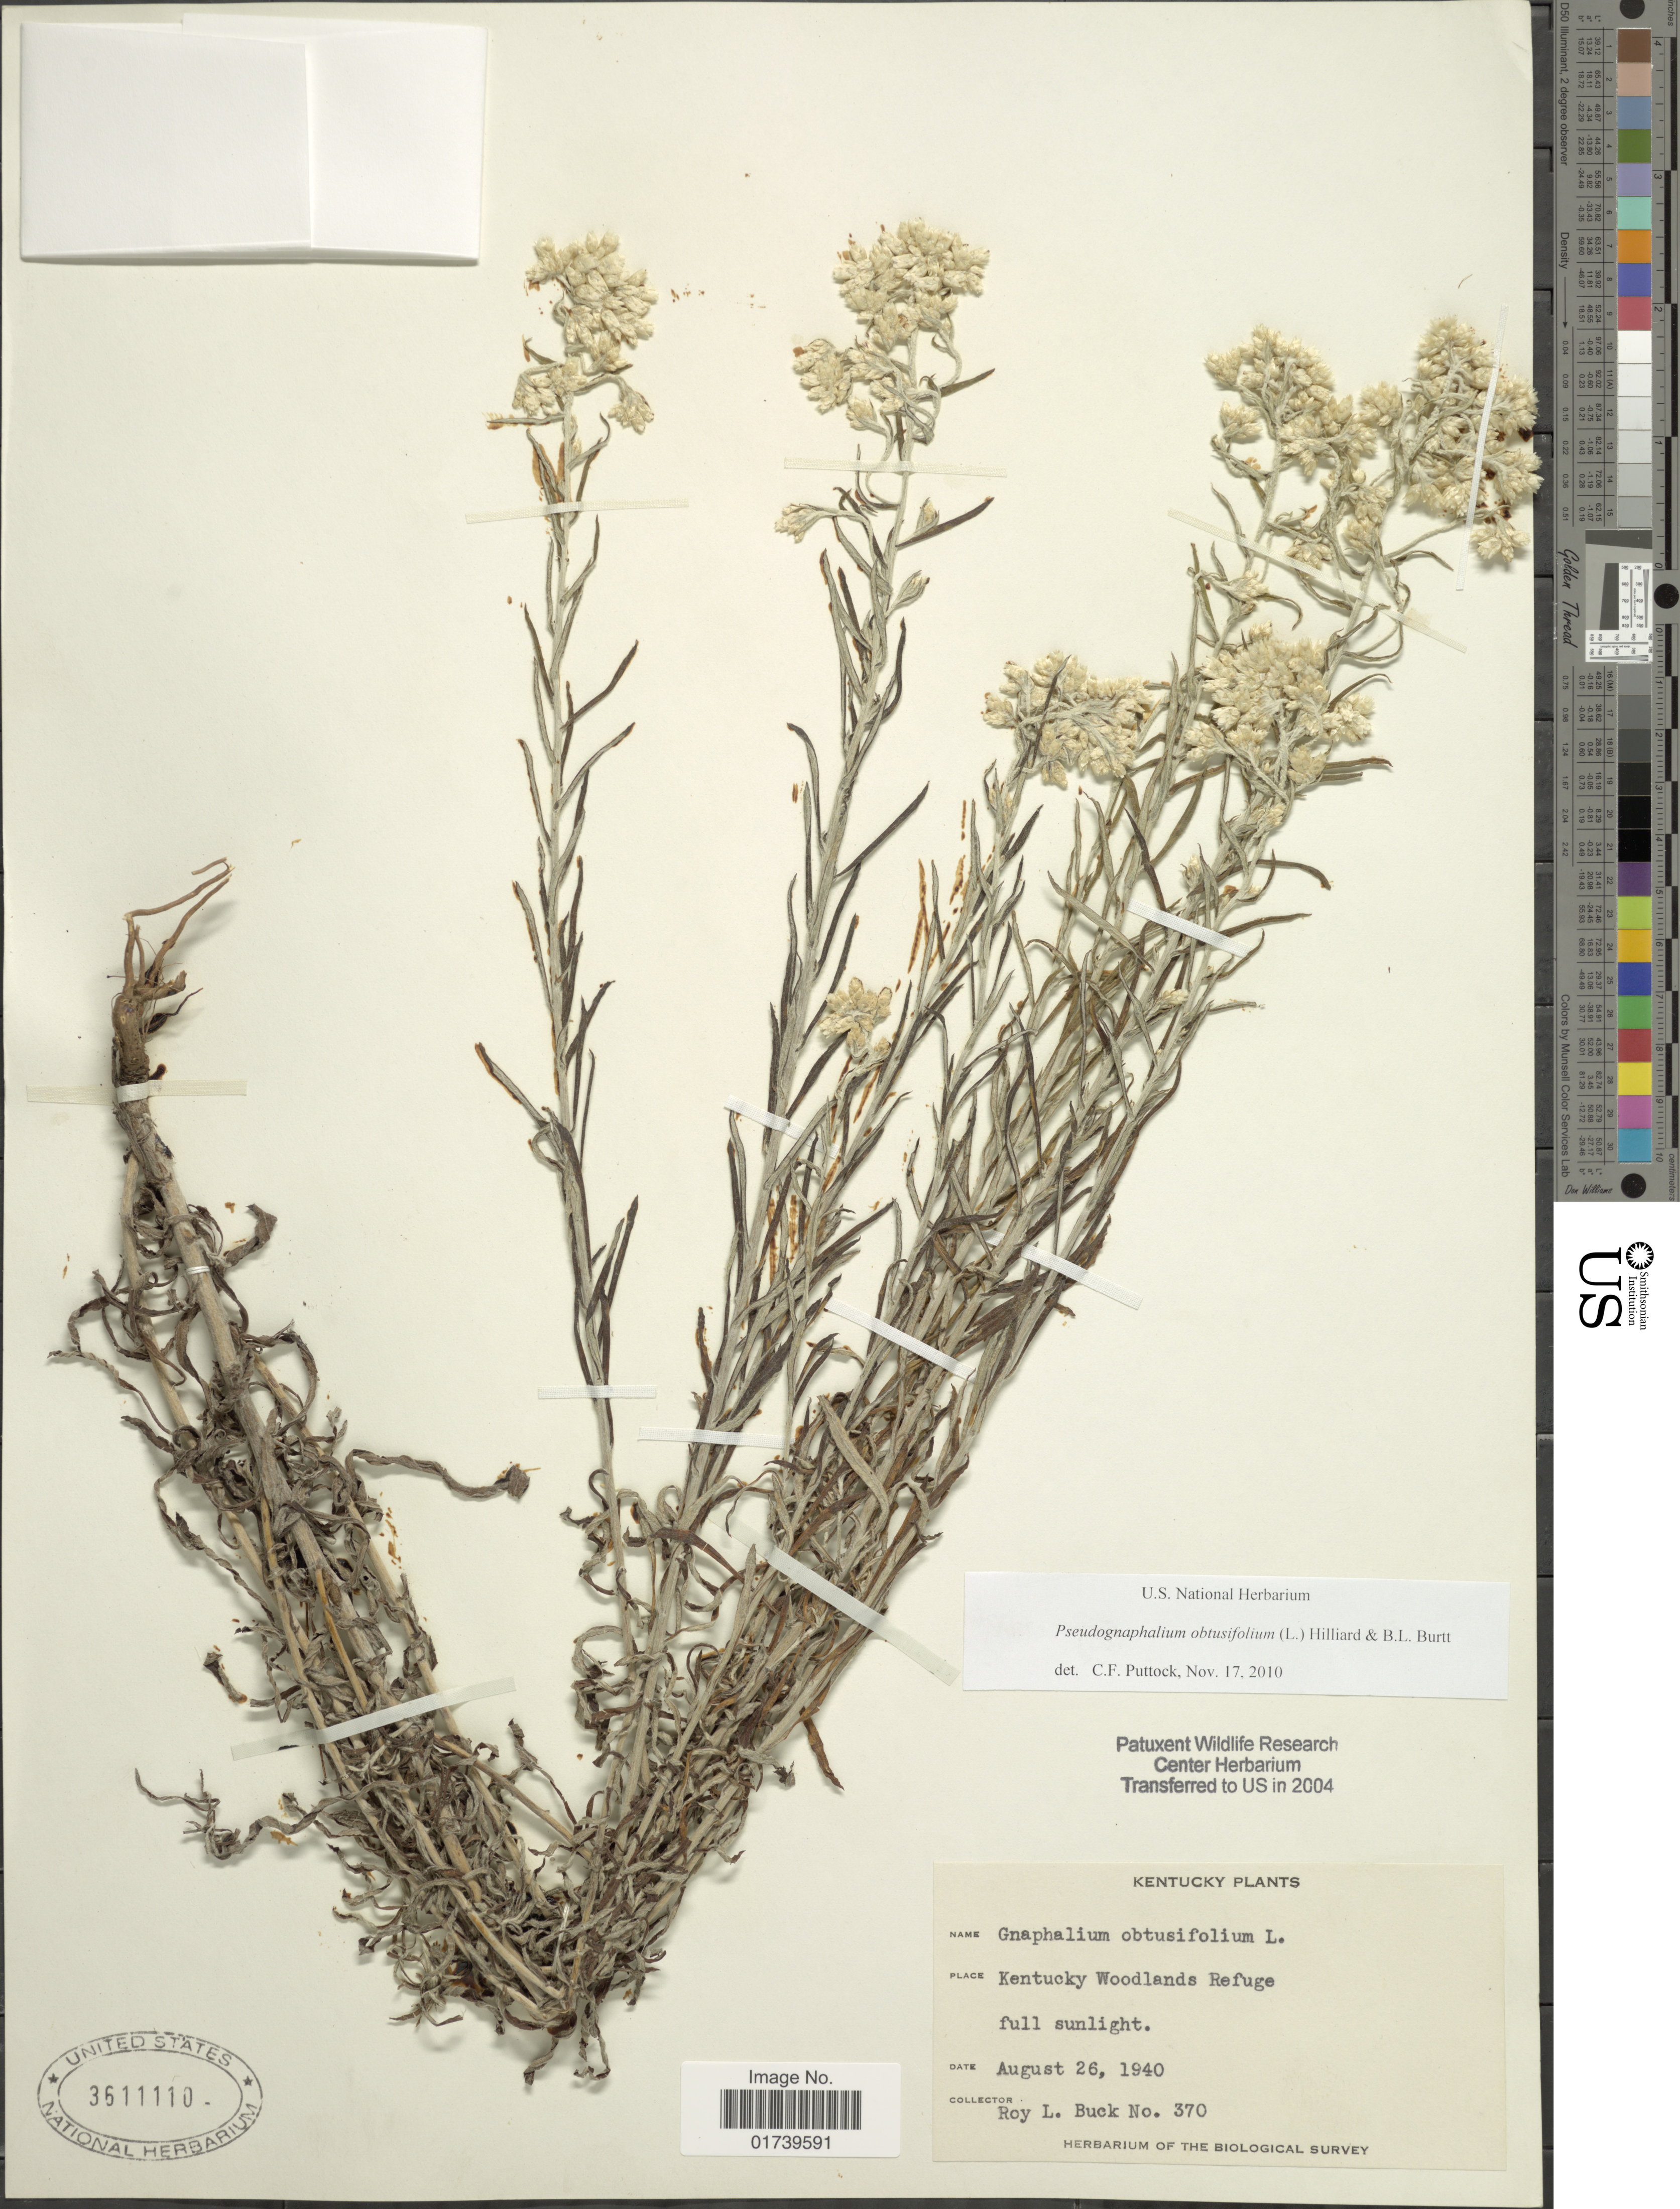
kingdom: Plantae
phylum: Tracheophyta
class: Magnoliopsida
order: Asterales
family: Asteraceae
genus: Pseudognaphalium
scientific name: Pseudognaphalium obtusifolium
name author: (L.) Hilliard & B.L. Burtt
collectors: R. Buck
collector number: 370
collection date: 1940-08-26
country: United States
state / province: Kentucky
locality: Kentucky Woodlands Refuge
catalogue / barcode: US 3511110